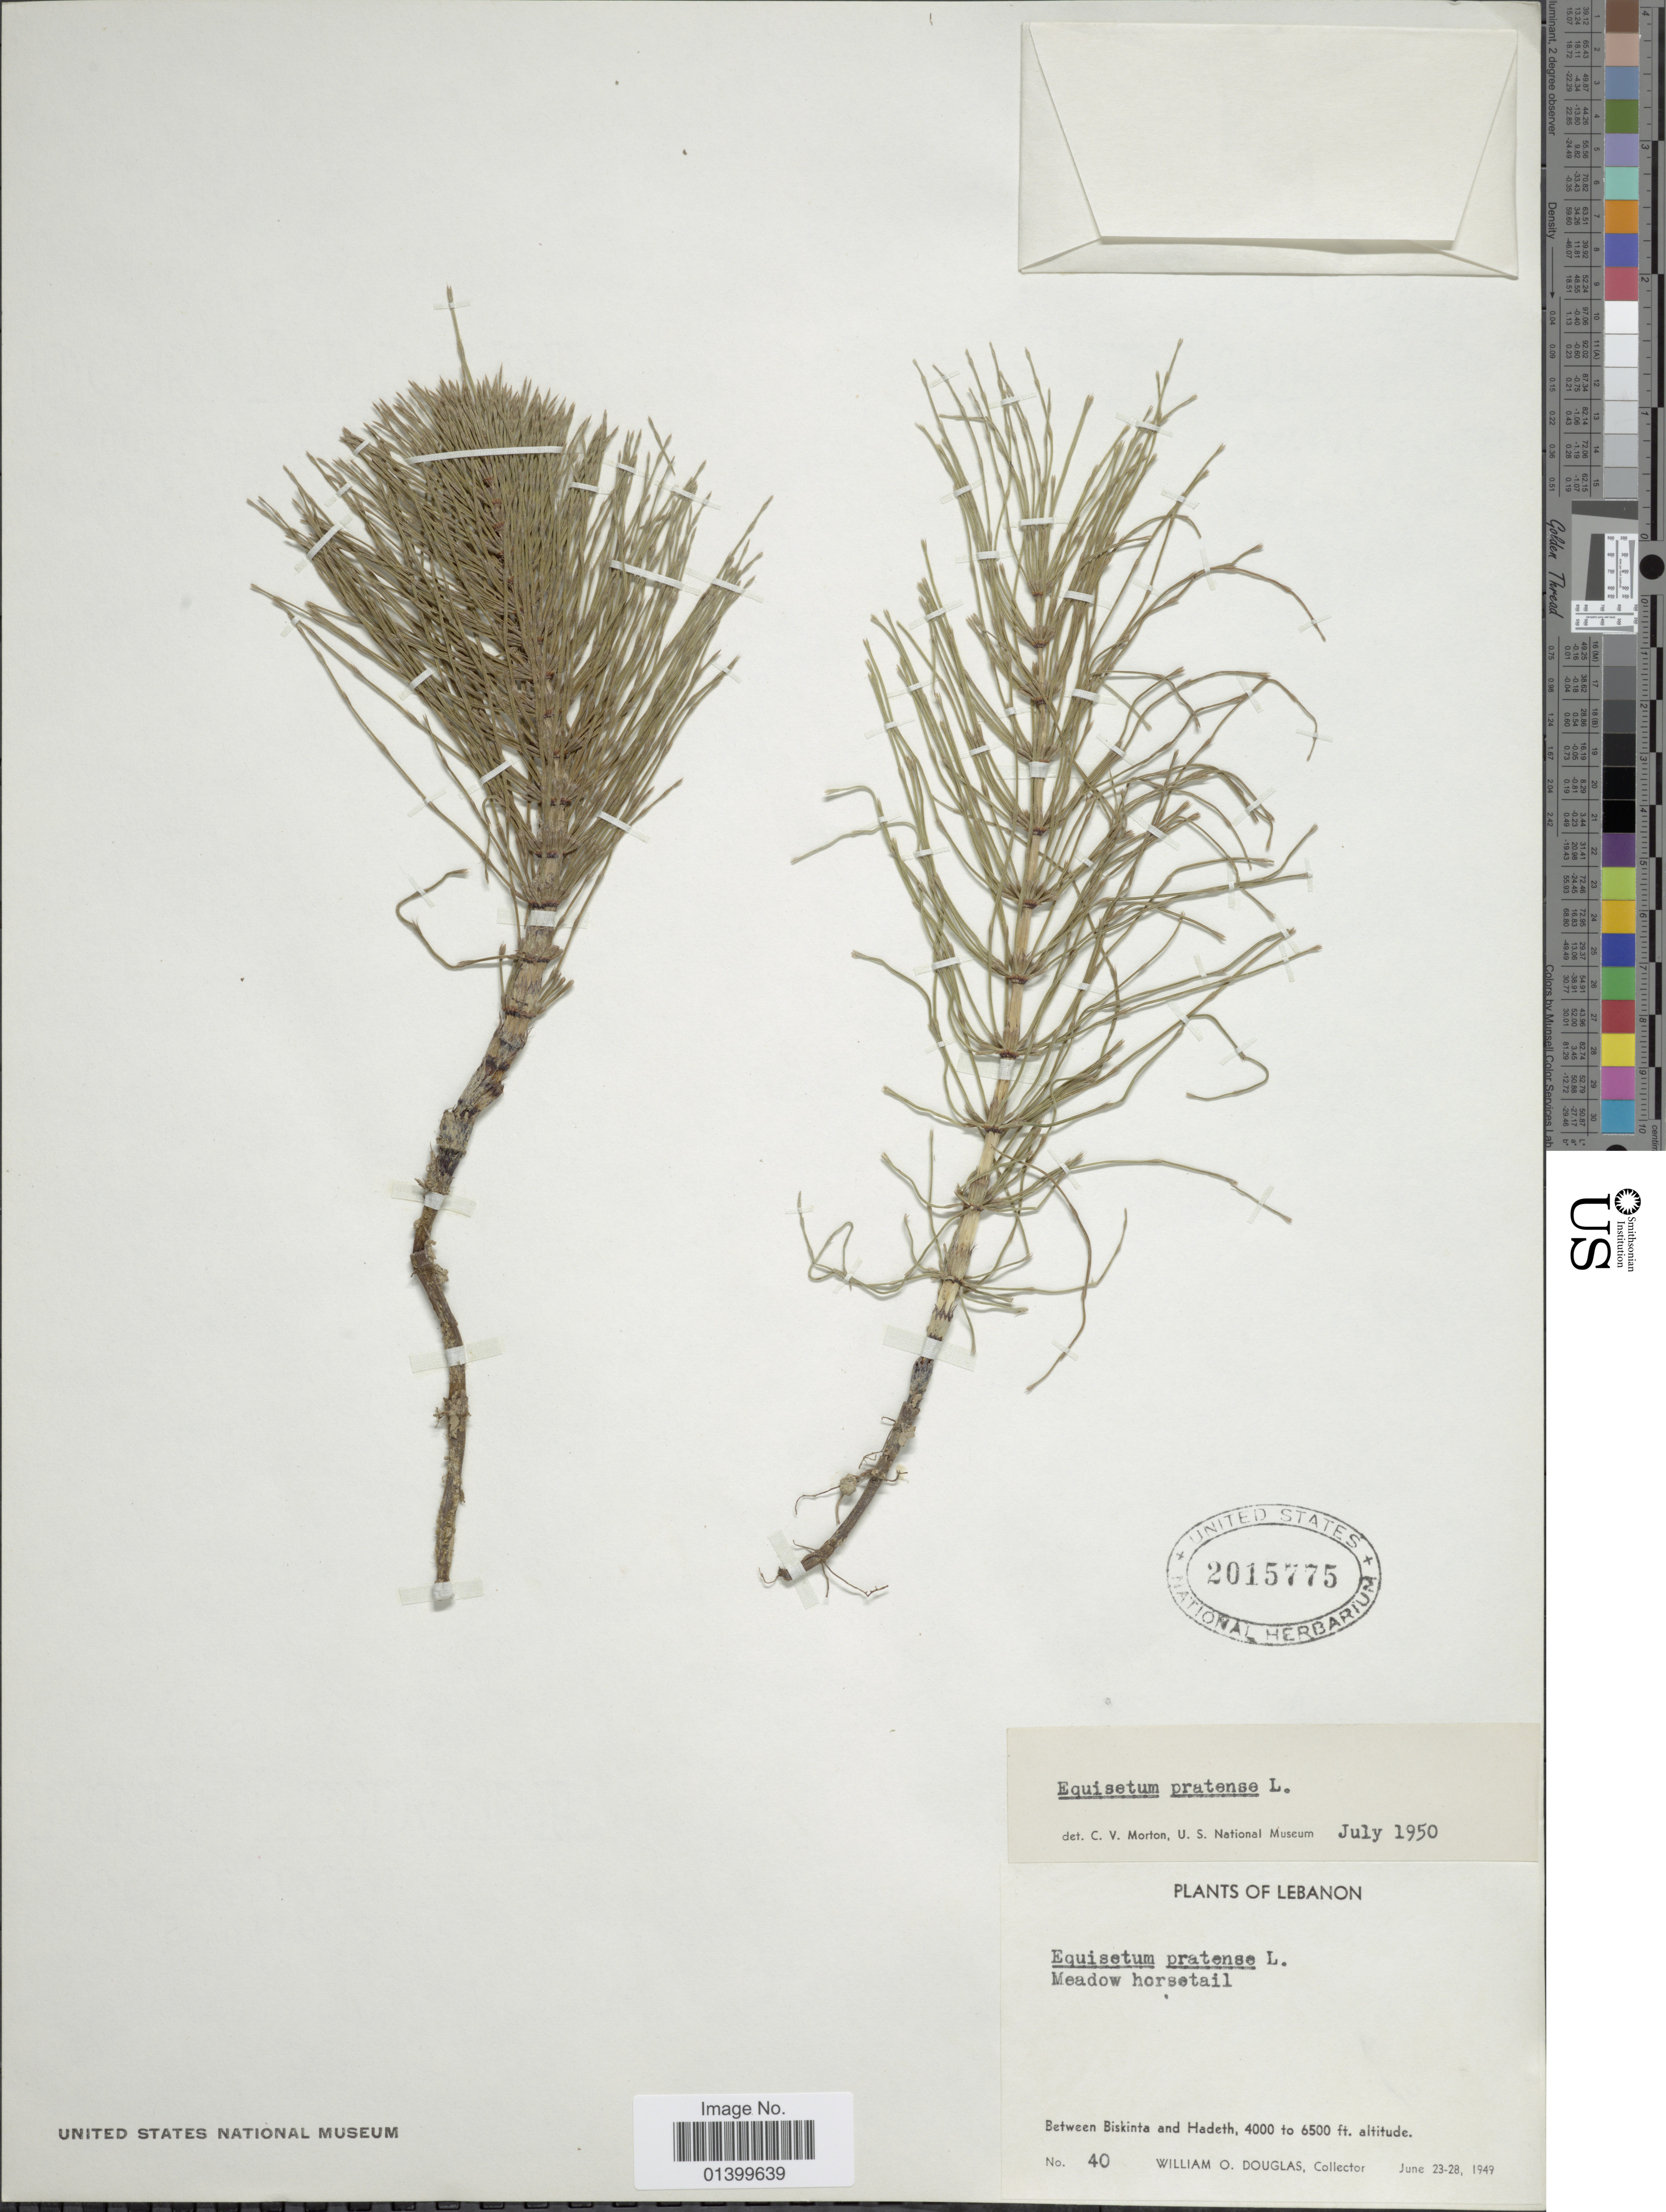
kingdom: Plantae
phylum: Tracheophyta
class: Polypodiopsida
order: Equisetales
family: Equisetaceae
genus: Equisetum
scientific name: Equisetum sylvaticum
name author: L.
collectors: W. Douglas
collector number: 40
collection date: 1949-06-23/1949-06-28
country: Lebanon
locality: Plants of Lebanon. Between Biskinta and Hadeth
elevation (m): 1219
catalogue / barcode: US 2015775